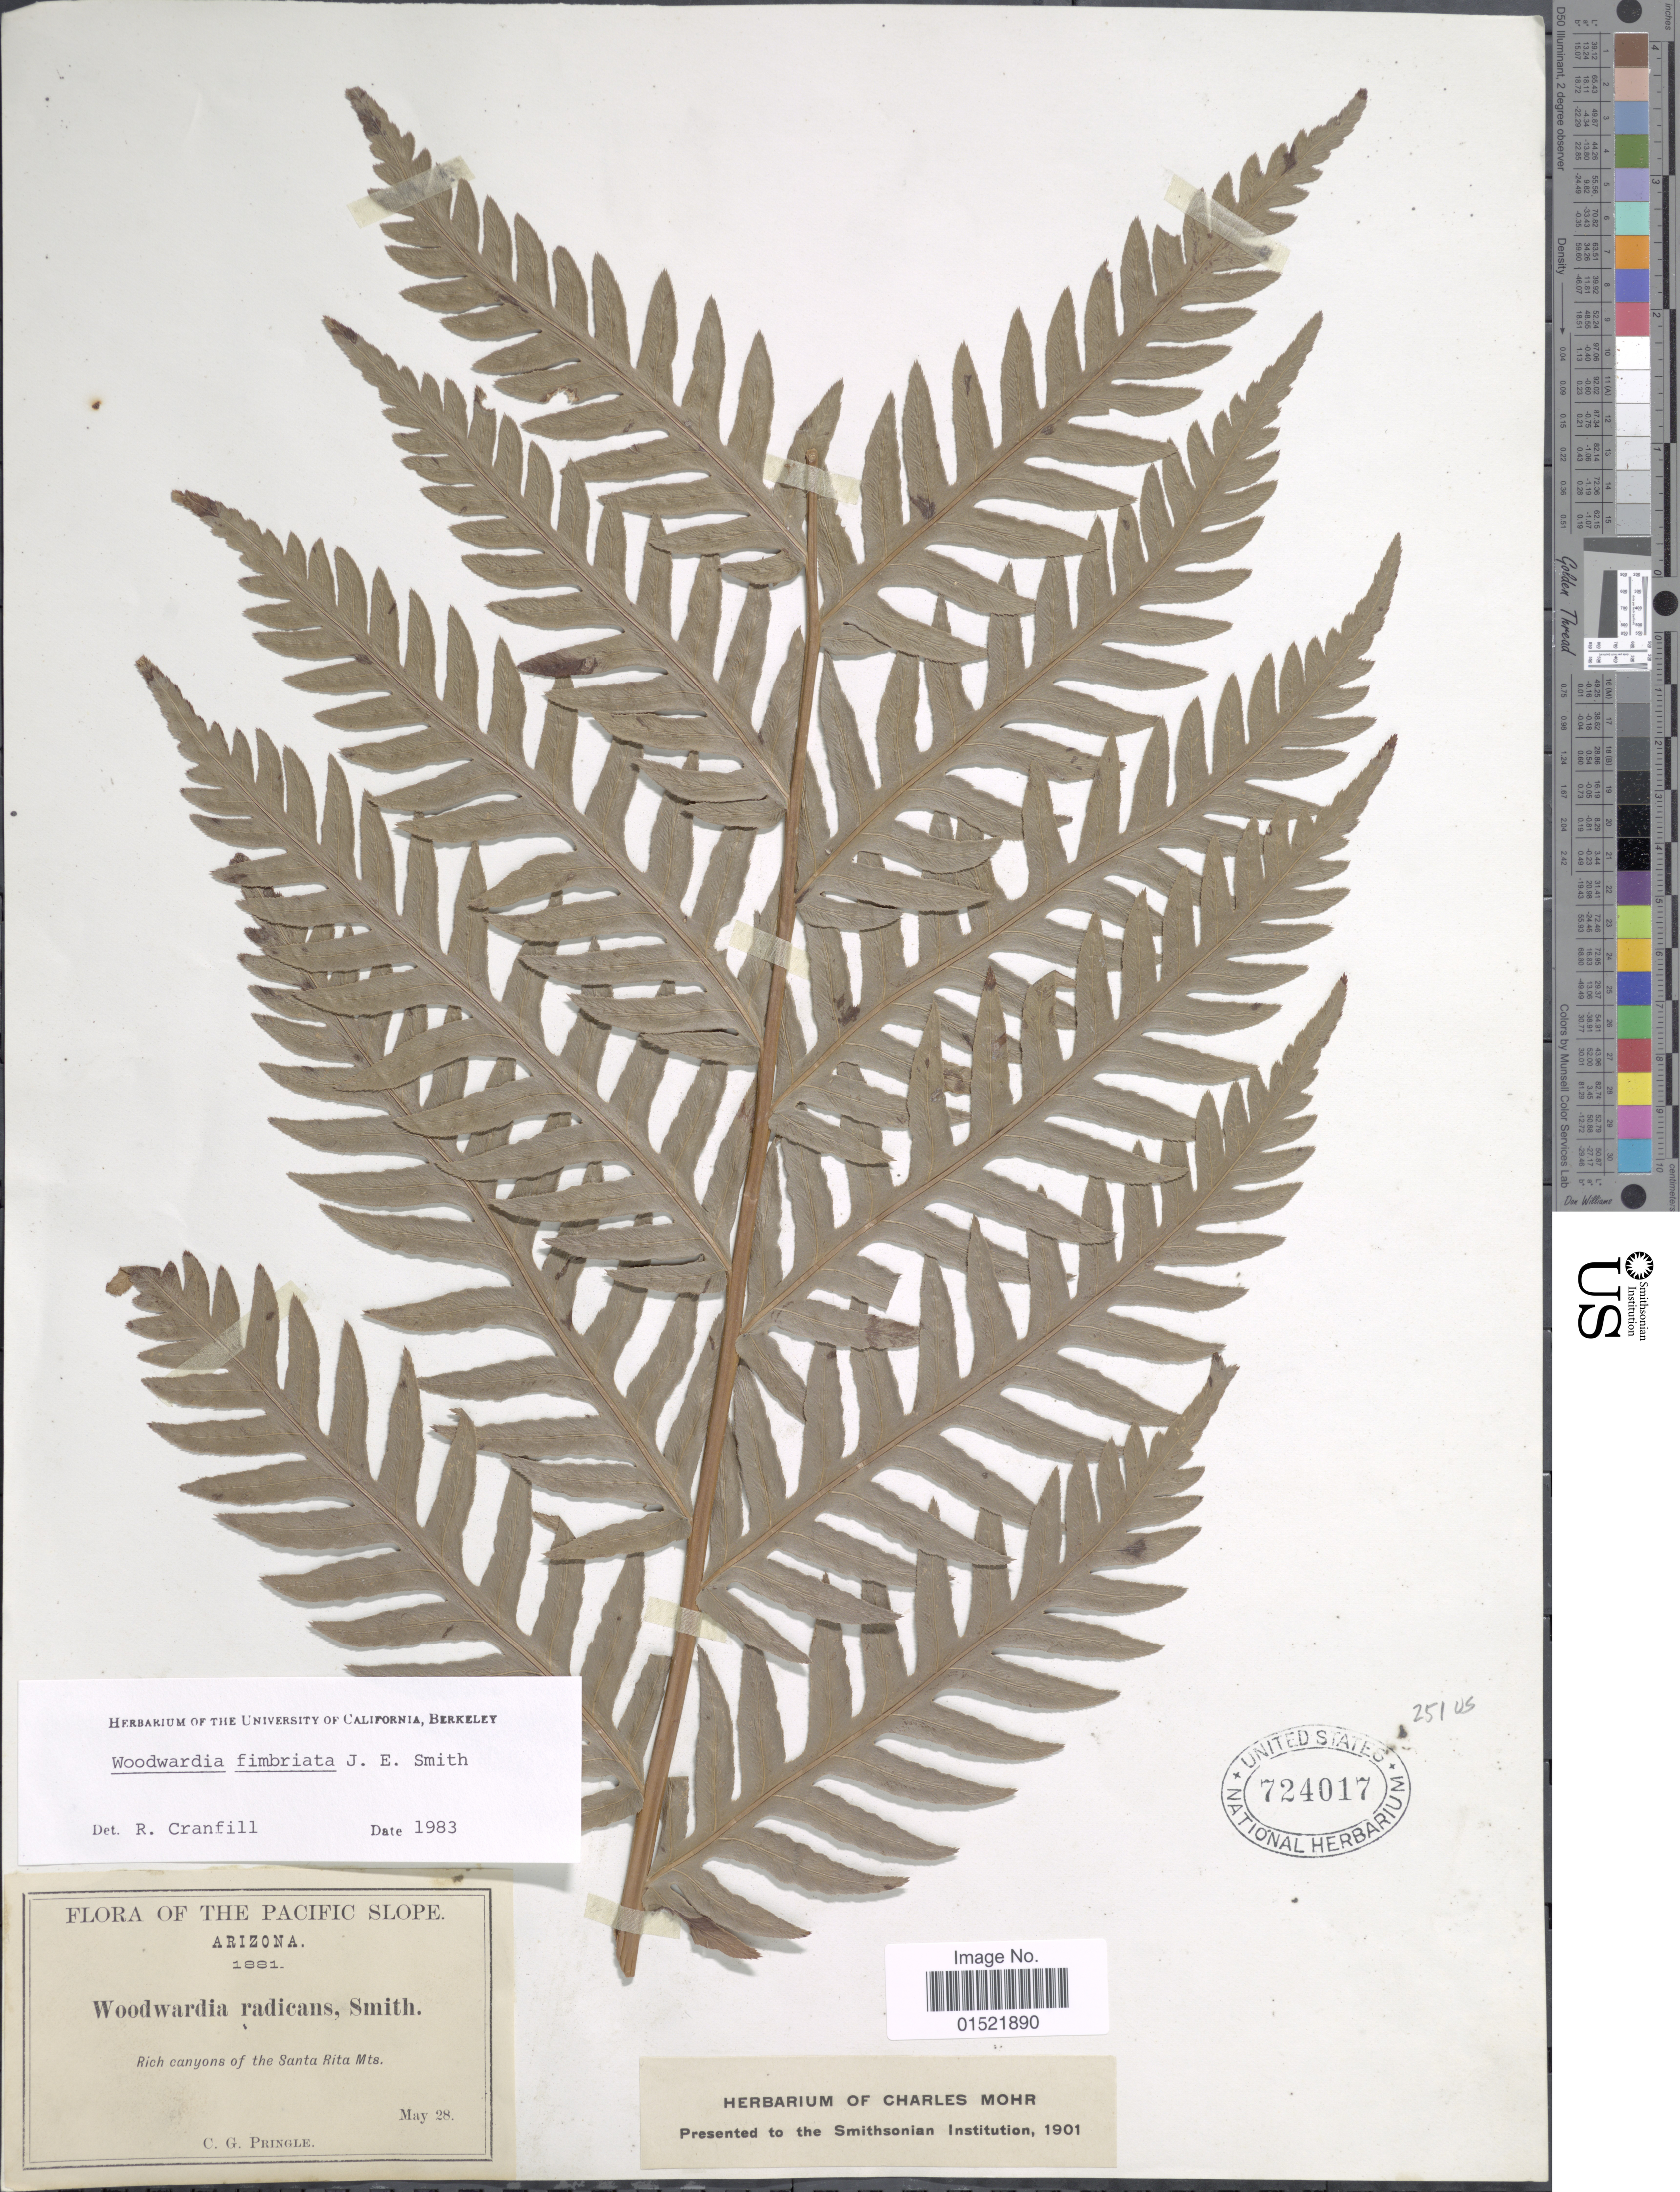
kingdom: Plantae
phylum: Tracheophyta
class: Polypodiopsida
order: Polypodiales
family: Blechnaceae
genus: Woodwardia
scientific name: Woodwardia fimbriata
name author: Sm.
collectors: C. G. Pringle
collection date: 1881-05-28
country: United States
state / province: Arizona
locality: Pacific Slope, Rich canyons of the Santa Rita Mts.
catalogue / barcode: US 724017